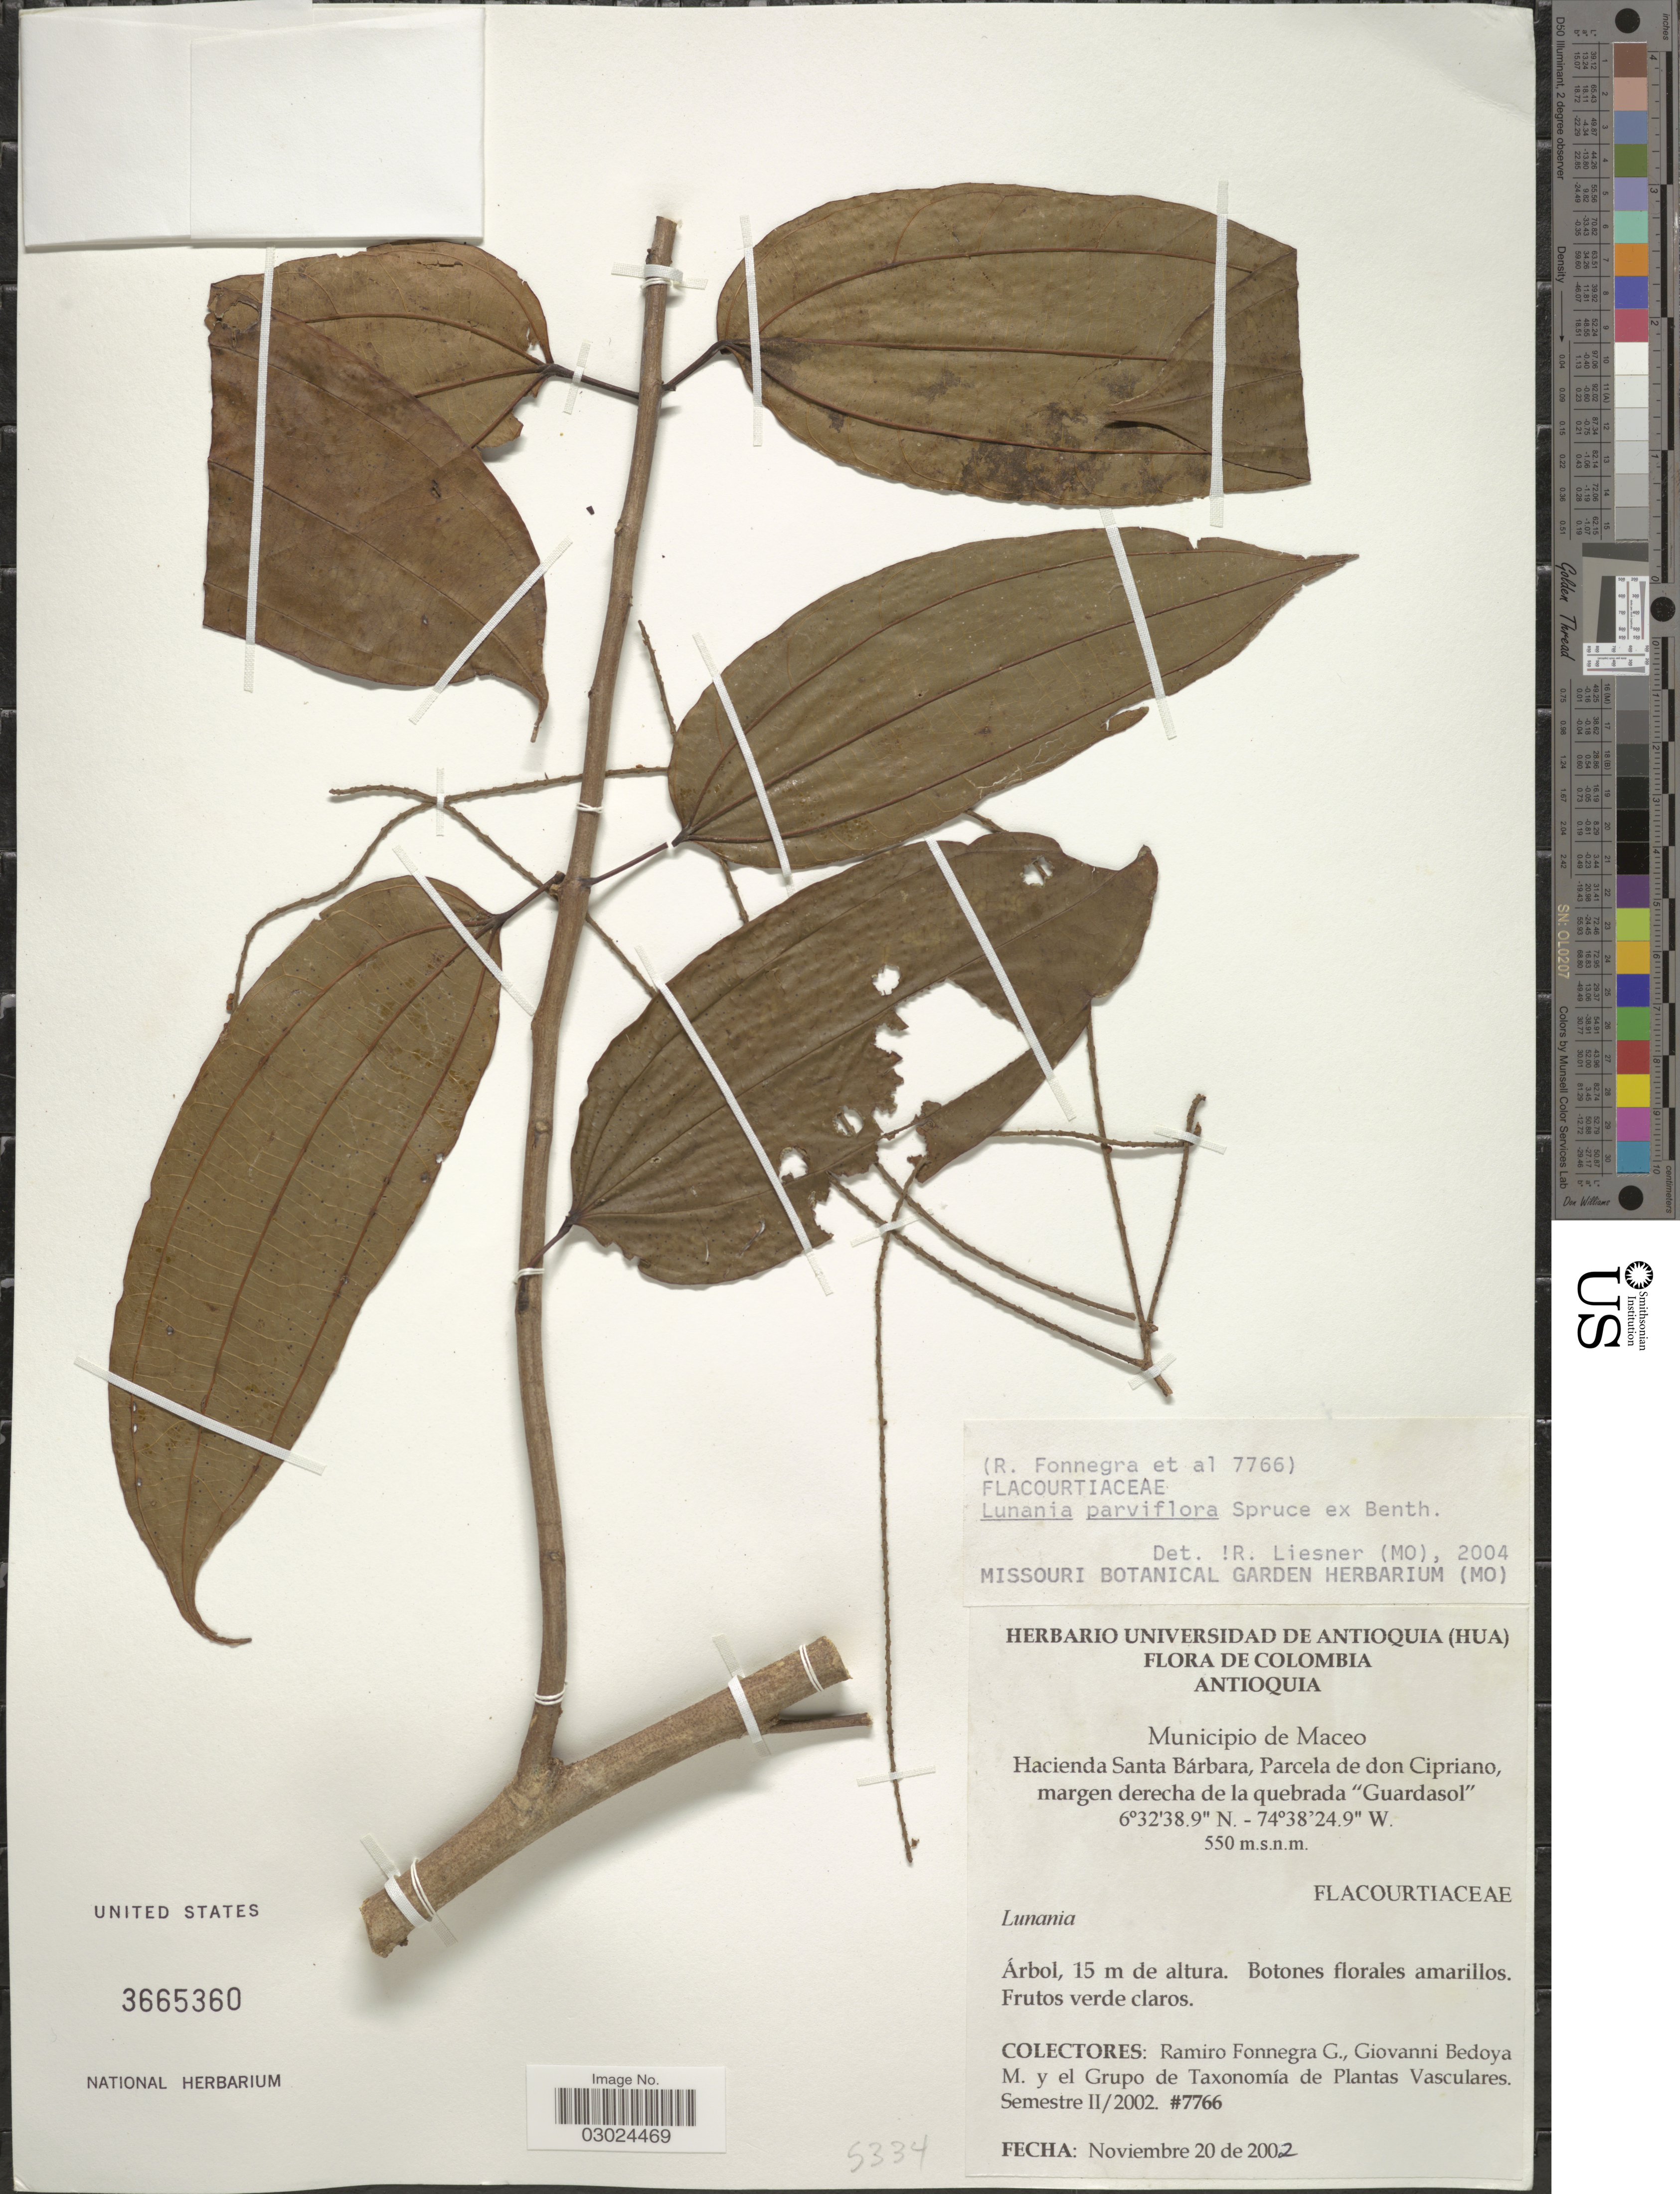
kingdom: Plantae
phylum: Tracheophyta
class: Magnoliopsida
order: Malpighiales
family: Salicaceae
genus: Lunania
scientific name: Lunania parviflora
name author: Spruce ex Benth.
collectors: R. Fonnegra G., G. Bedoya M. & Grupo de Taxonomía de Plantas Vasculares-Semestre II/2002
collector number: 7766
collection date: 2002-11-20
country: Colombia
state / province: Antioquia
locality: Municipio de Maceo. Hacienda Santa Bárbara, Parcela de don Cipriano, margen derecha de la quebrada "Guardasol".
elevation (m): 550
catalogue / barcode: US 3665360